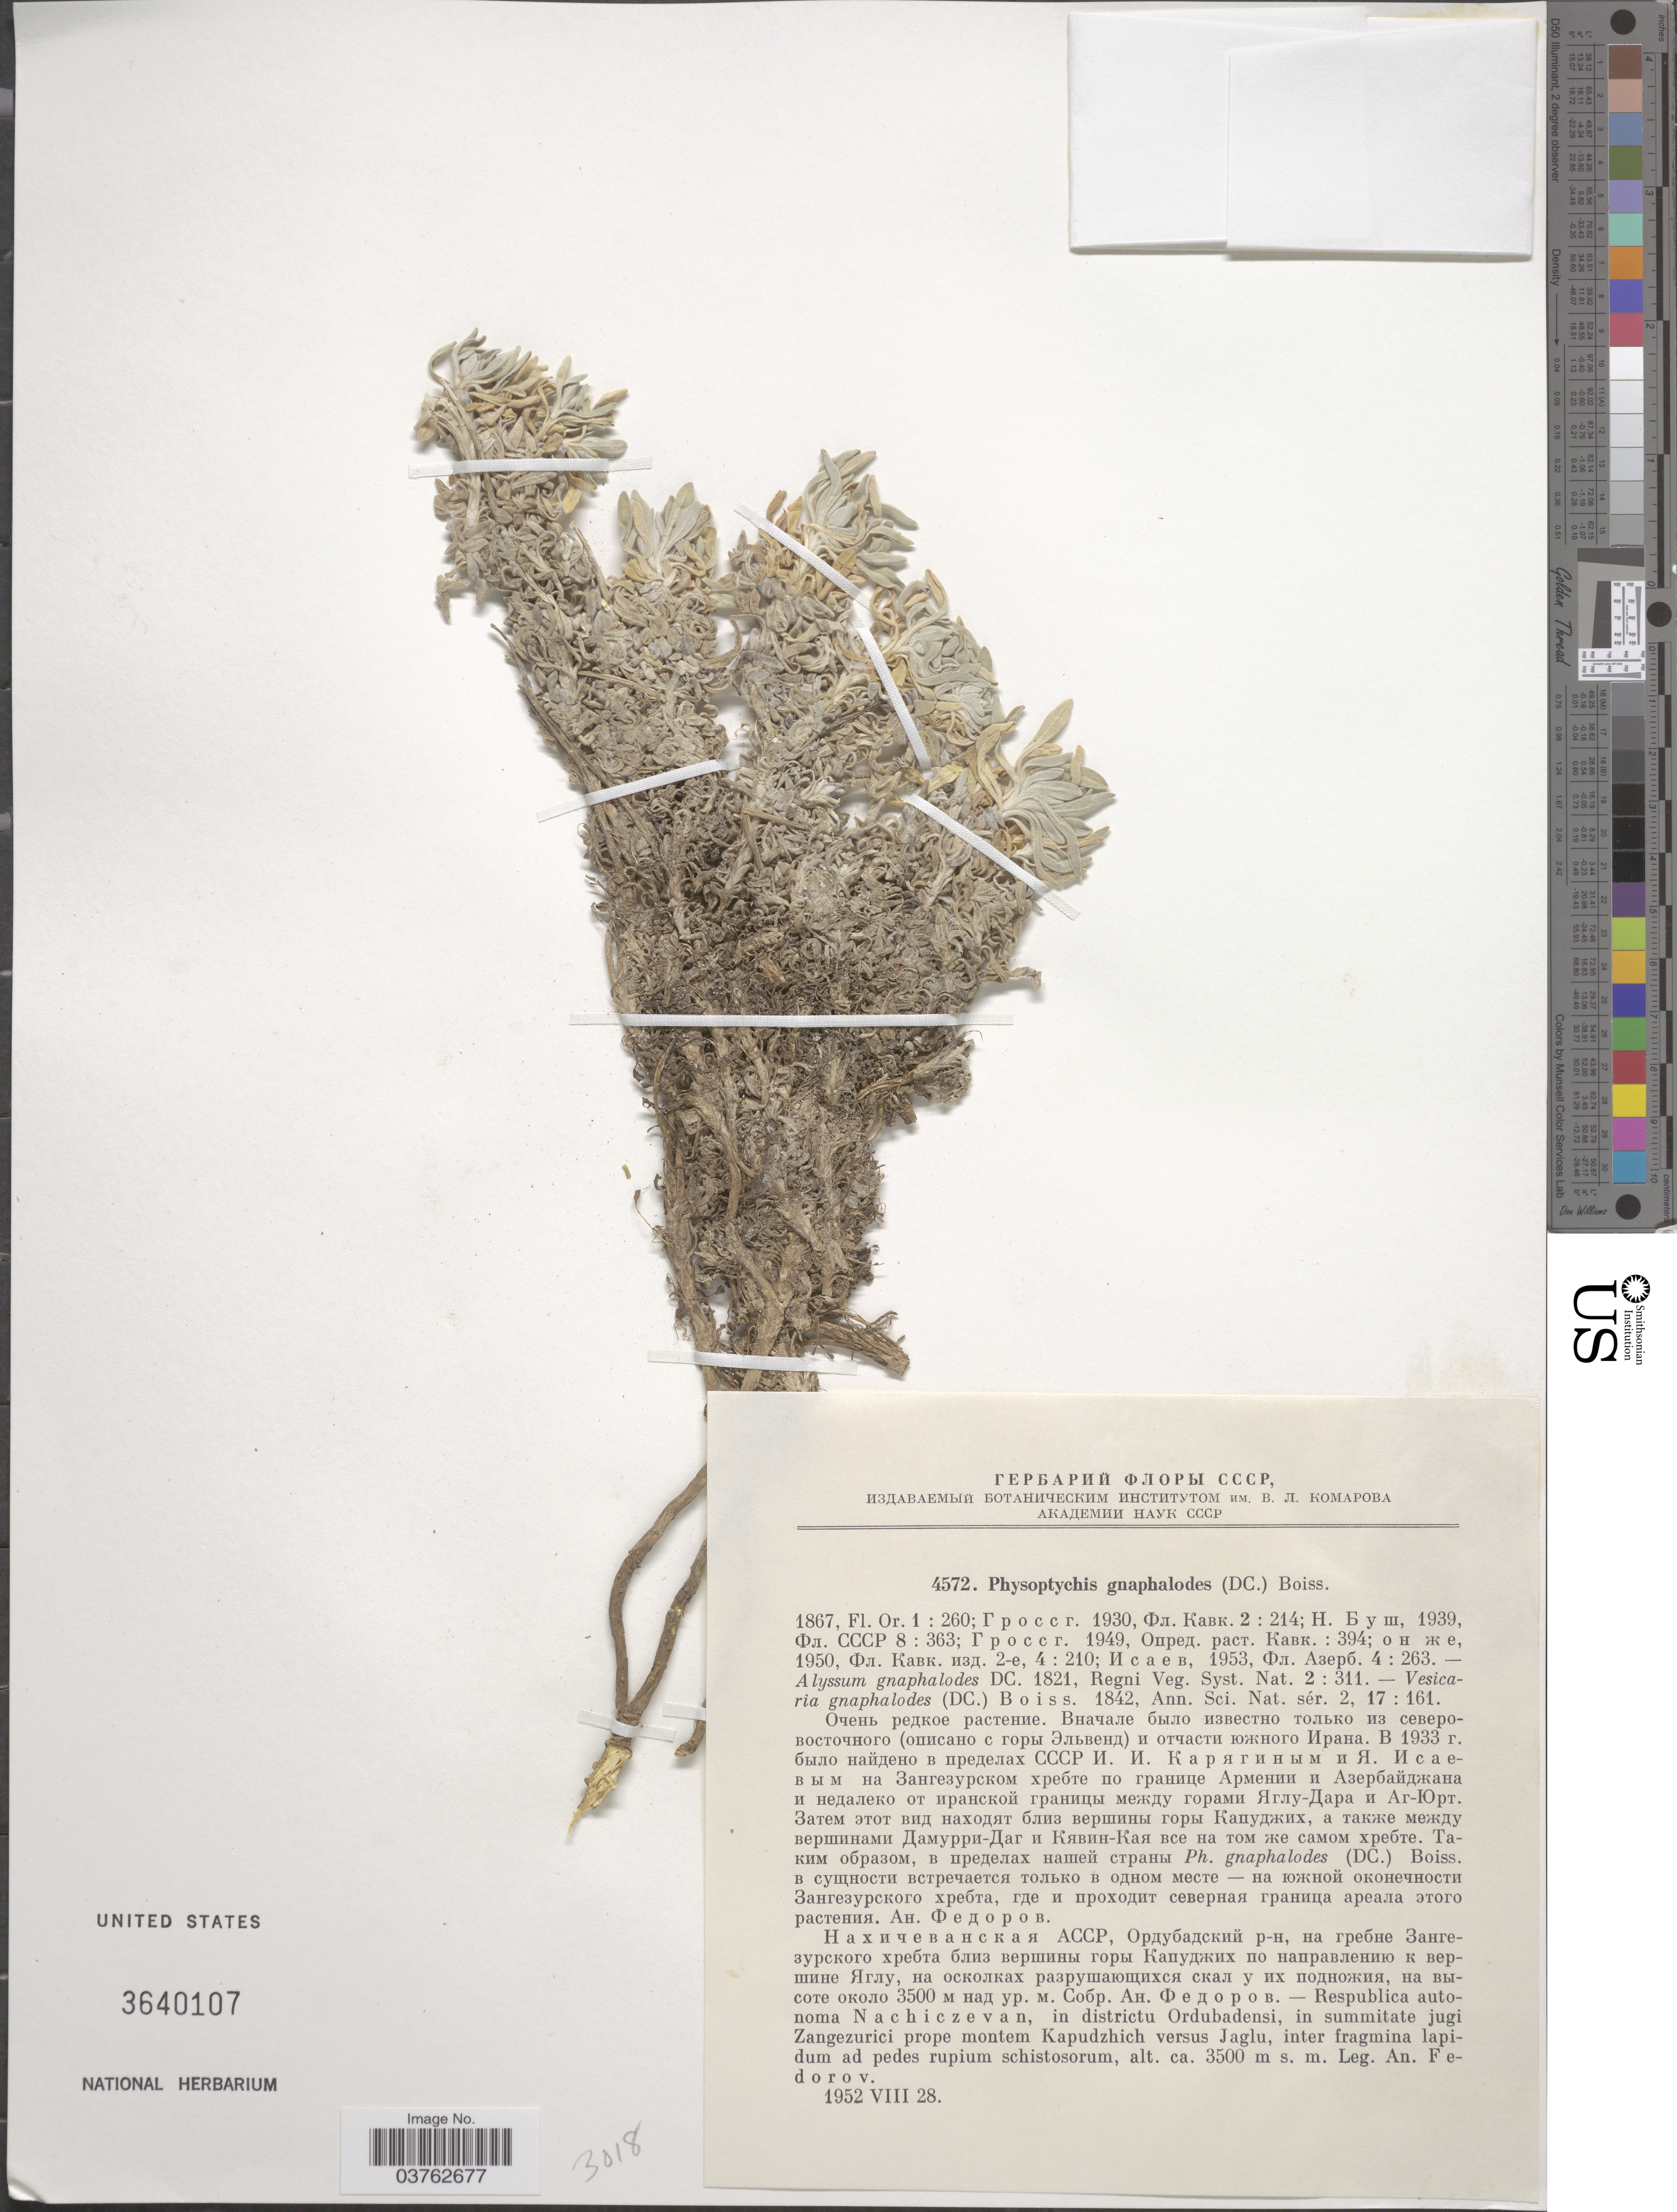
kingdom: Plantae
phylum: Tracheophyta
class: Magnoliopsida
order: Brassicales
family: Brassicaceae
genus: Physoptychis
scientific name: Physoptychis gnaphalodes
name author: (DC.) Boiss.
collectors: A. Fedorov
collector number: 4572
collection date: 1952-08-28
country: Azerbaijan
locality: Respublica autonoma Nachiczevan, in districtu Ordubadensi, in summitate jugi Zangezurici prope montem Kapudzhich versus Jaglu, inter fragmina lapidum ad pedes rupium schistosorum.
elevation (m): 3500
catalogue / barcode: US 3640107